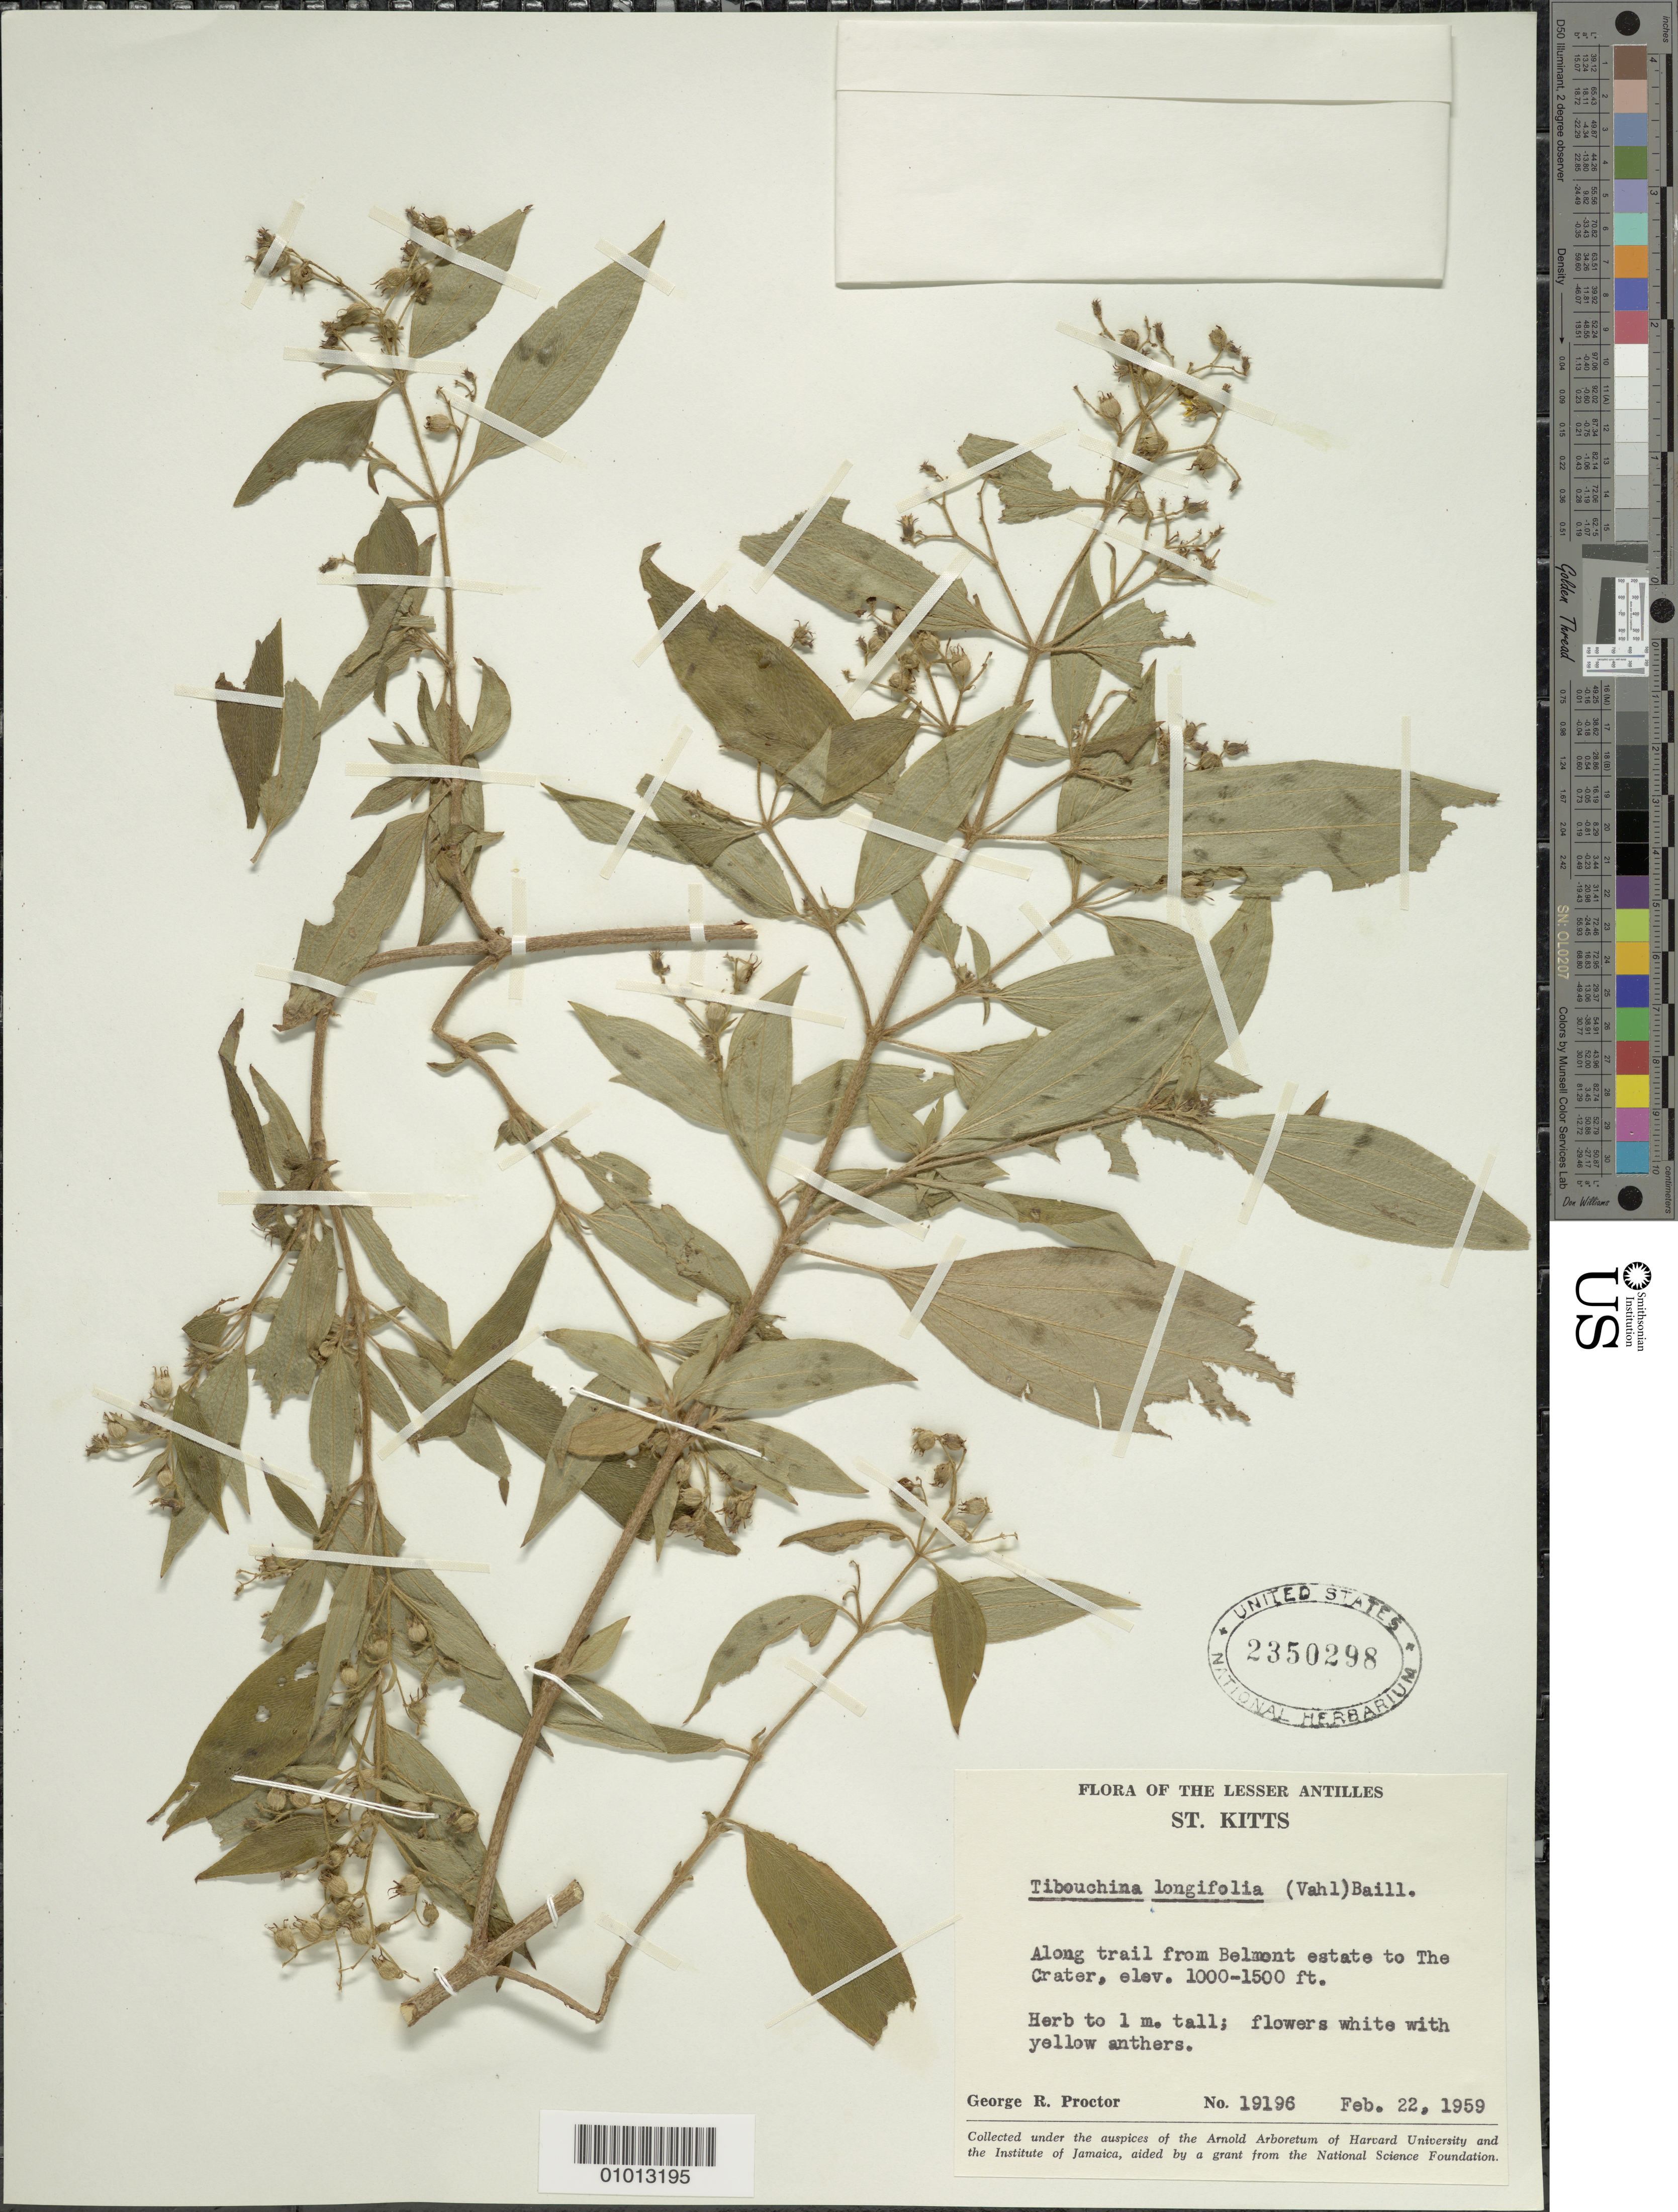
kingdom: Plantae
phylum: Tracheophyta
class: Magnoliopsida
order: Myrtales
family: Melastomataceae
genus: Chaetogastra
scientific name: Chaetogastra longifolia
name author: (Vahl) DC.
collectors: G. R. Proctor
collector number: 19196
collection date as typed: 22 Feb 1959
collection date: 1959-02-22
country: St. Christopher-Nevis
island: St. Christopher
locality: Along trail from Belmont estate to The Crater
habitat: Along trail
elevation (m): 305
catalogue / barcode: US 2350298